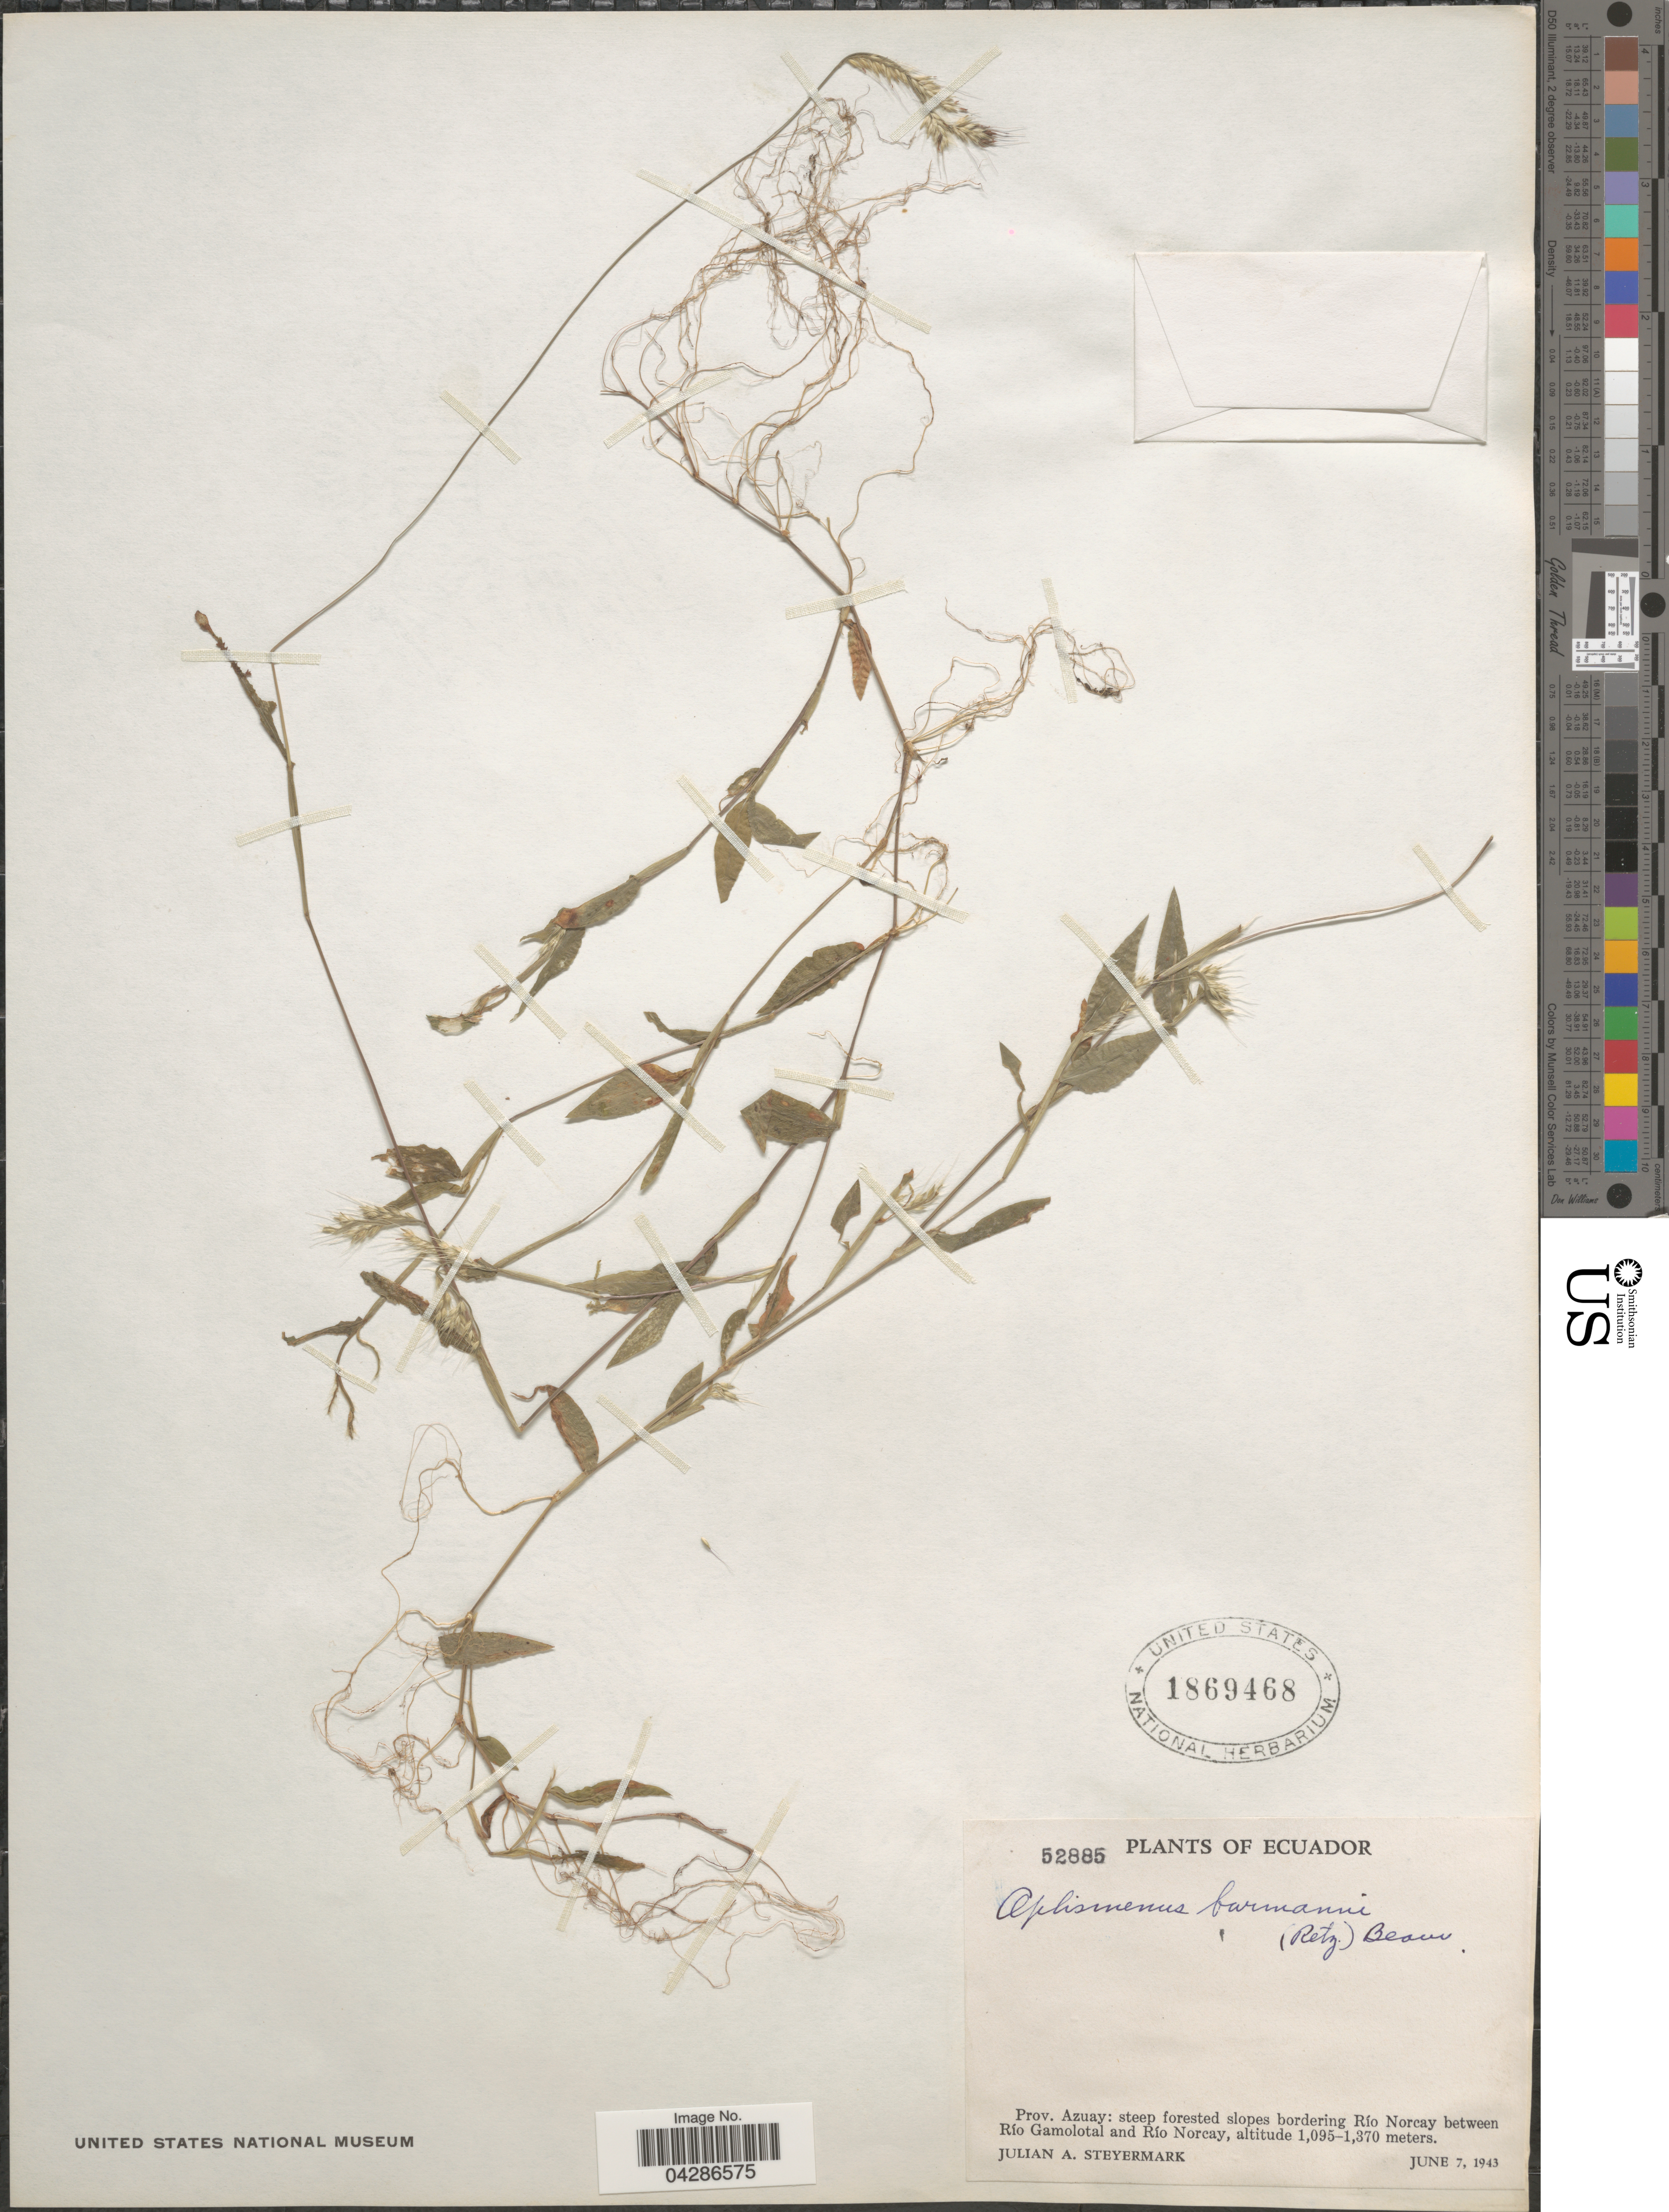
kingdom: Plantae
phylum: Tracheophyta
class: Liliopsida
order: Poales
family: Poaceae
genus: Oplismenus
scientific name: Oplismenus burmannii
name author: (Retz.) P. Beauv.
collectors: J. Steyermark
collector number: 52885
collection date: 1943-06-07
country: Ecuador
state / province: Azuay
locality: Steep forested slopes bordering Río Norcay between Río Gamolotal and Río Norcay.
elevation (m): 1095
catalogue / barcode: US 1869468